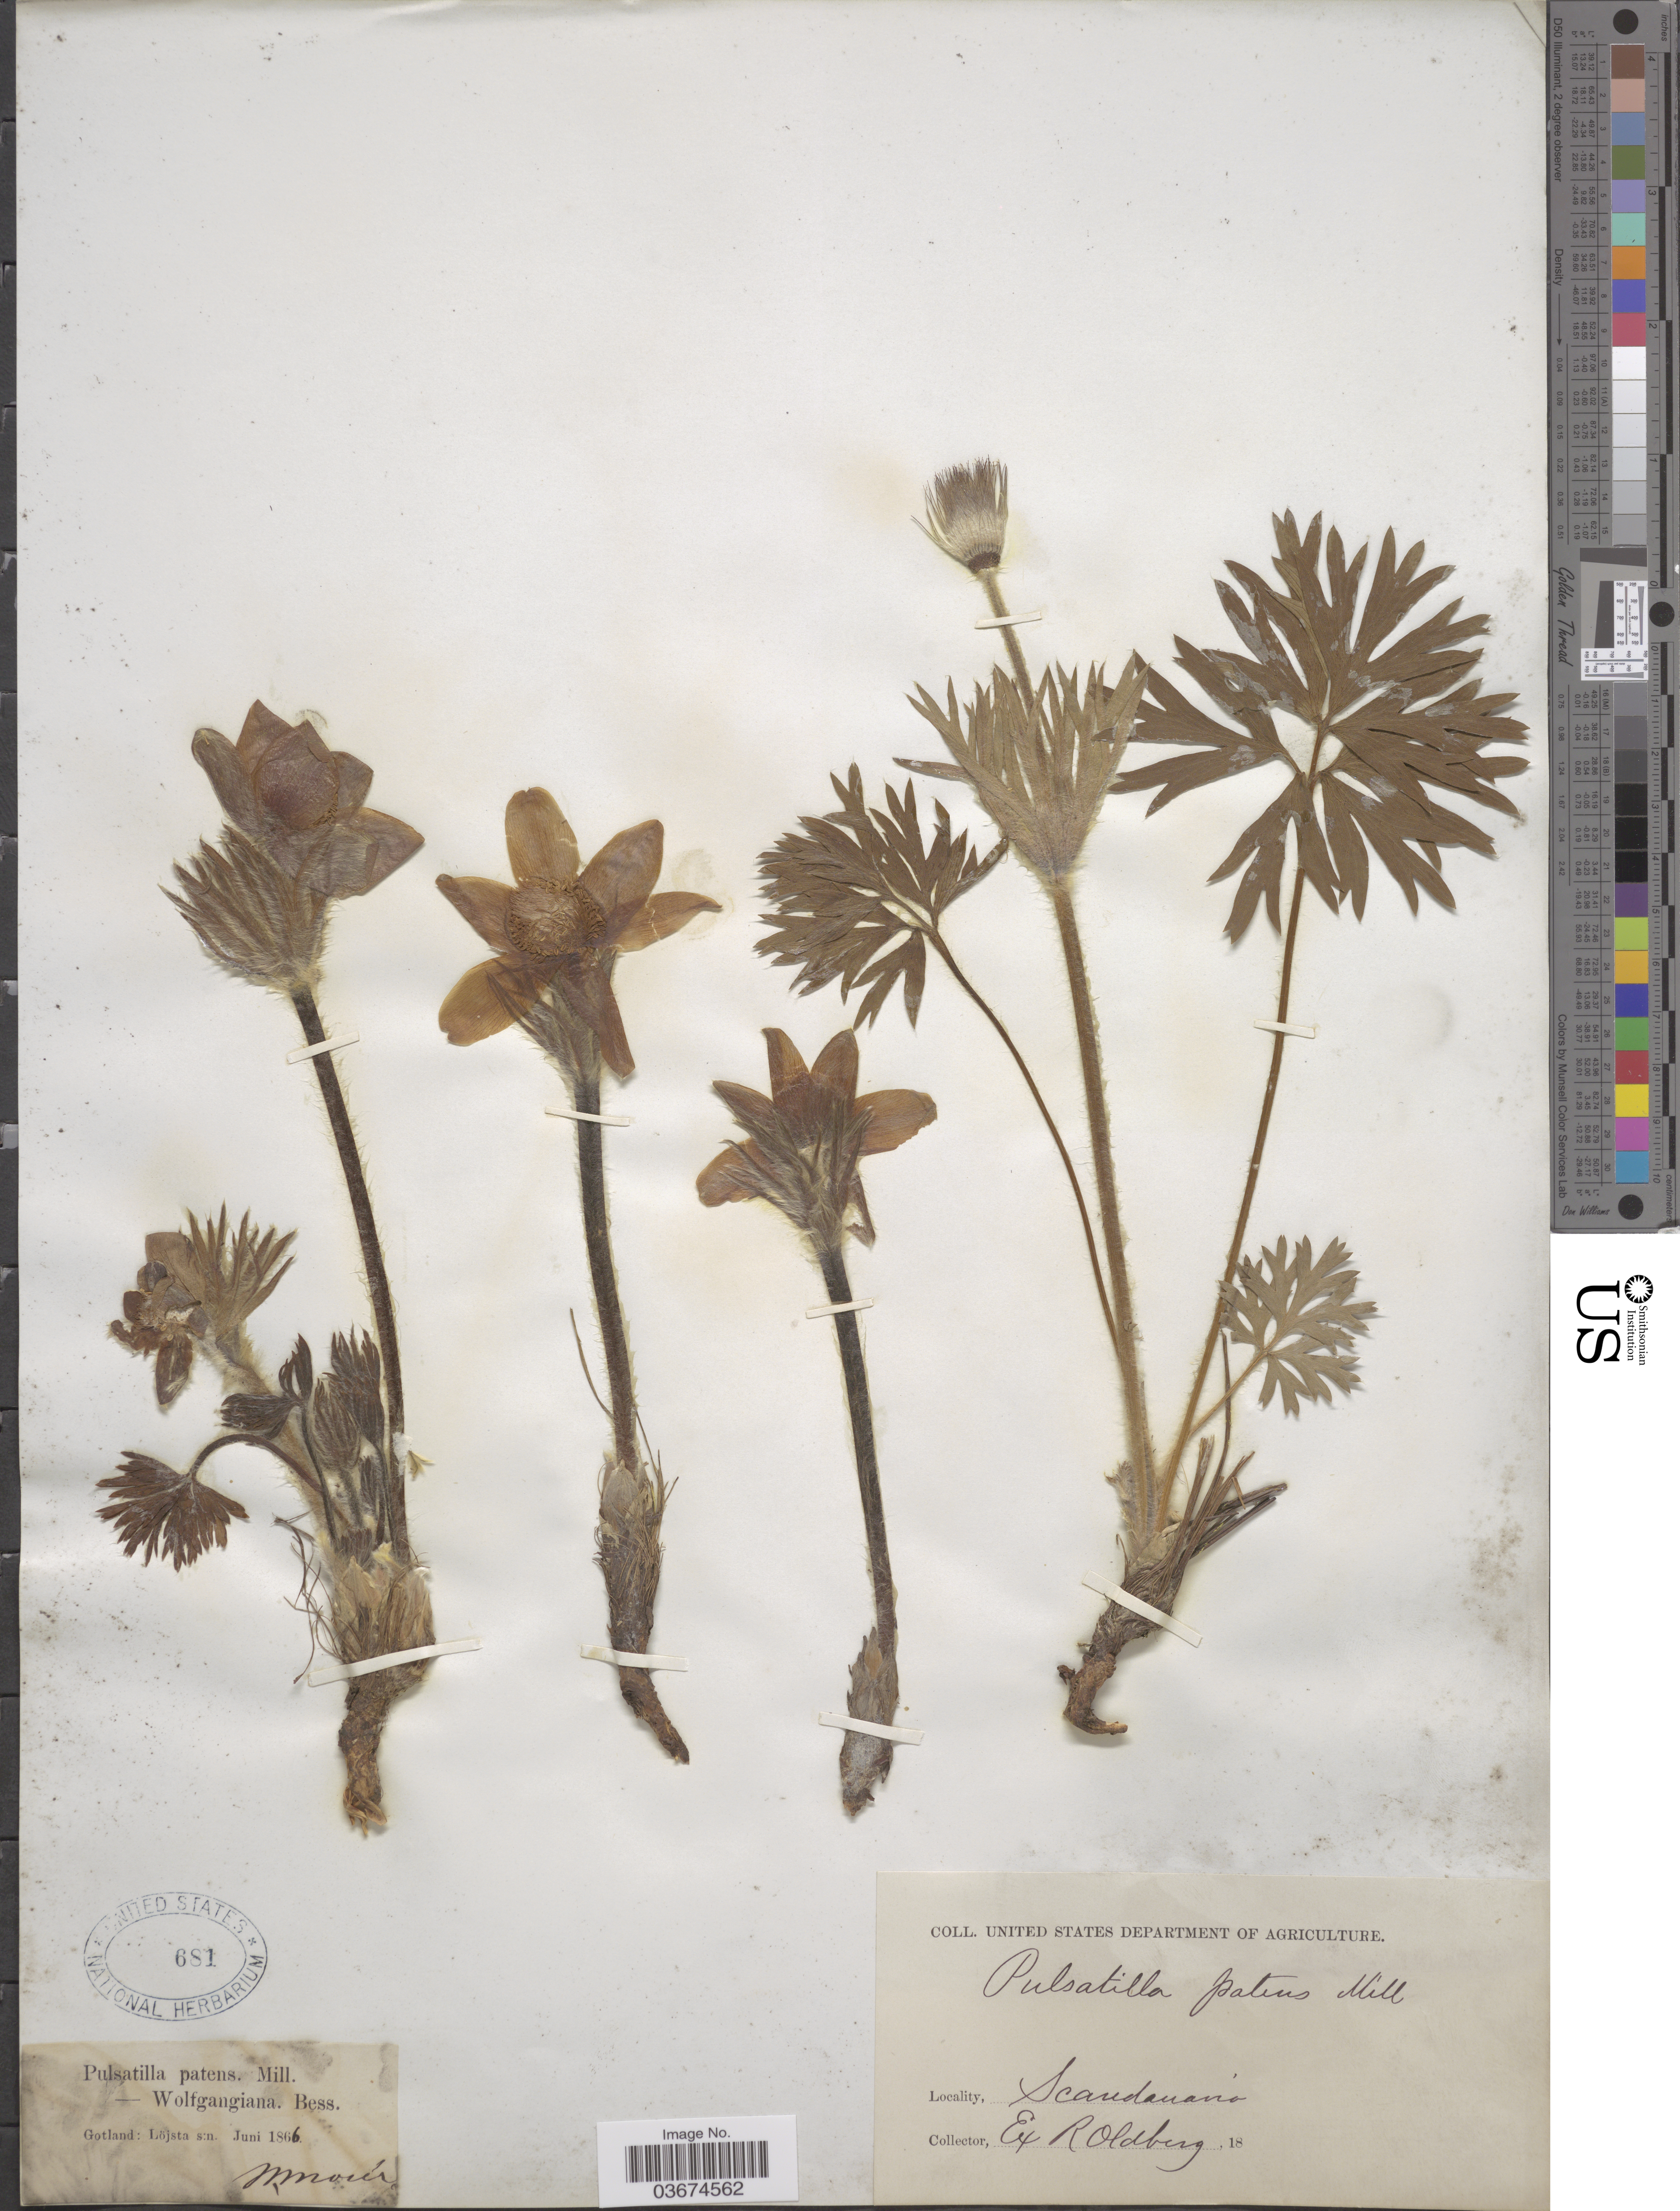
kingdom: Plantae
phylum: Tracheophyta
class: Magnoliopsida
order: Ranunculales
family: Ranunculaceae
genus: Pulsatilla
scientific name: Pulsatilla patens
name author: (L.) Mill.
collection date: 1866-06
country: Sweden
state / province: Gotland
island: Gotland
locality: Gotland: Löjsta s:n.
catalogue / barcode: US 681